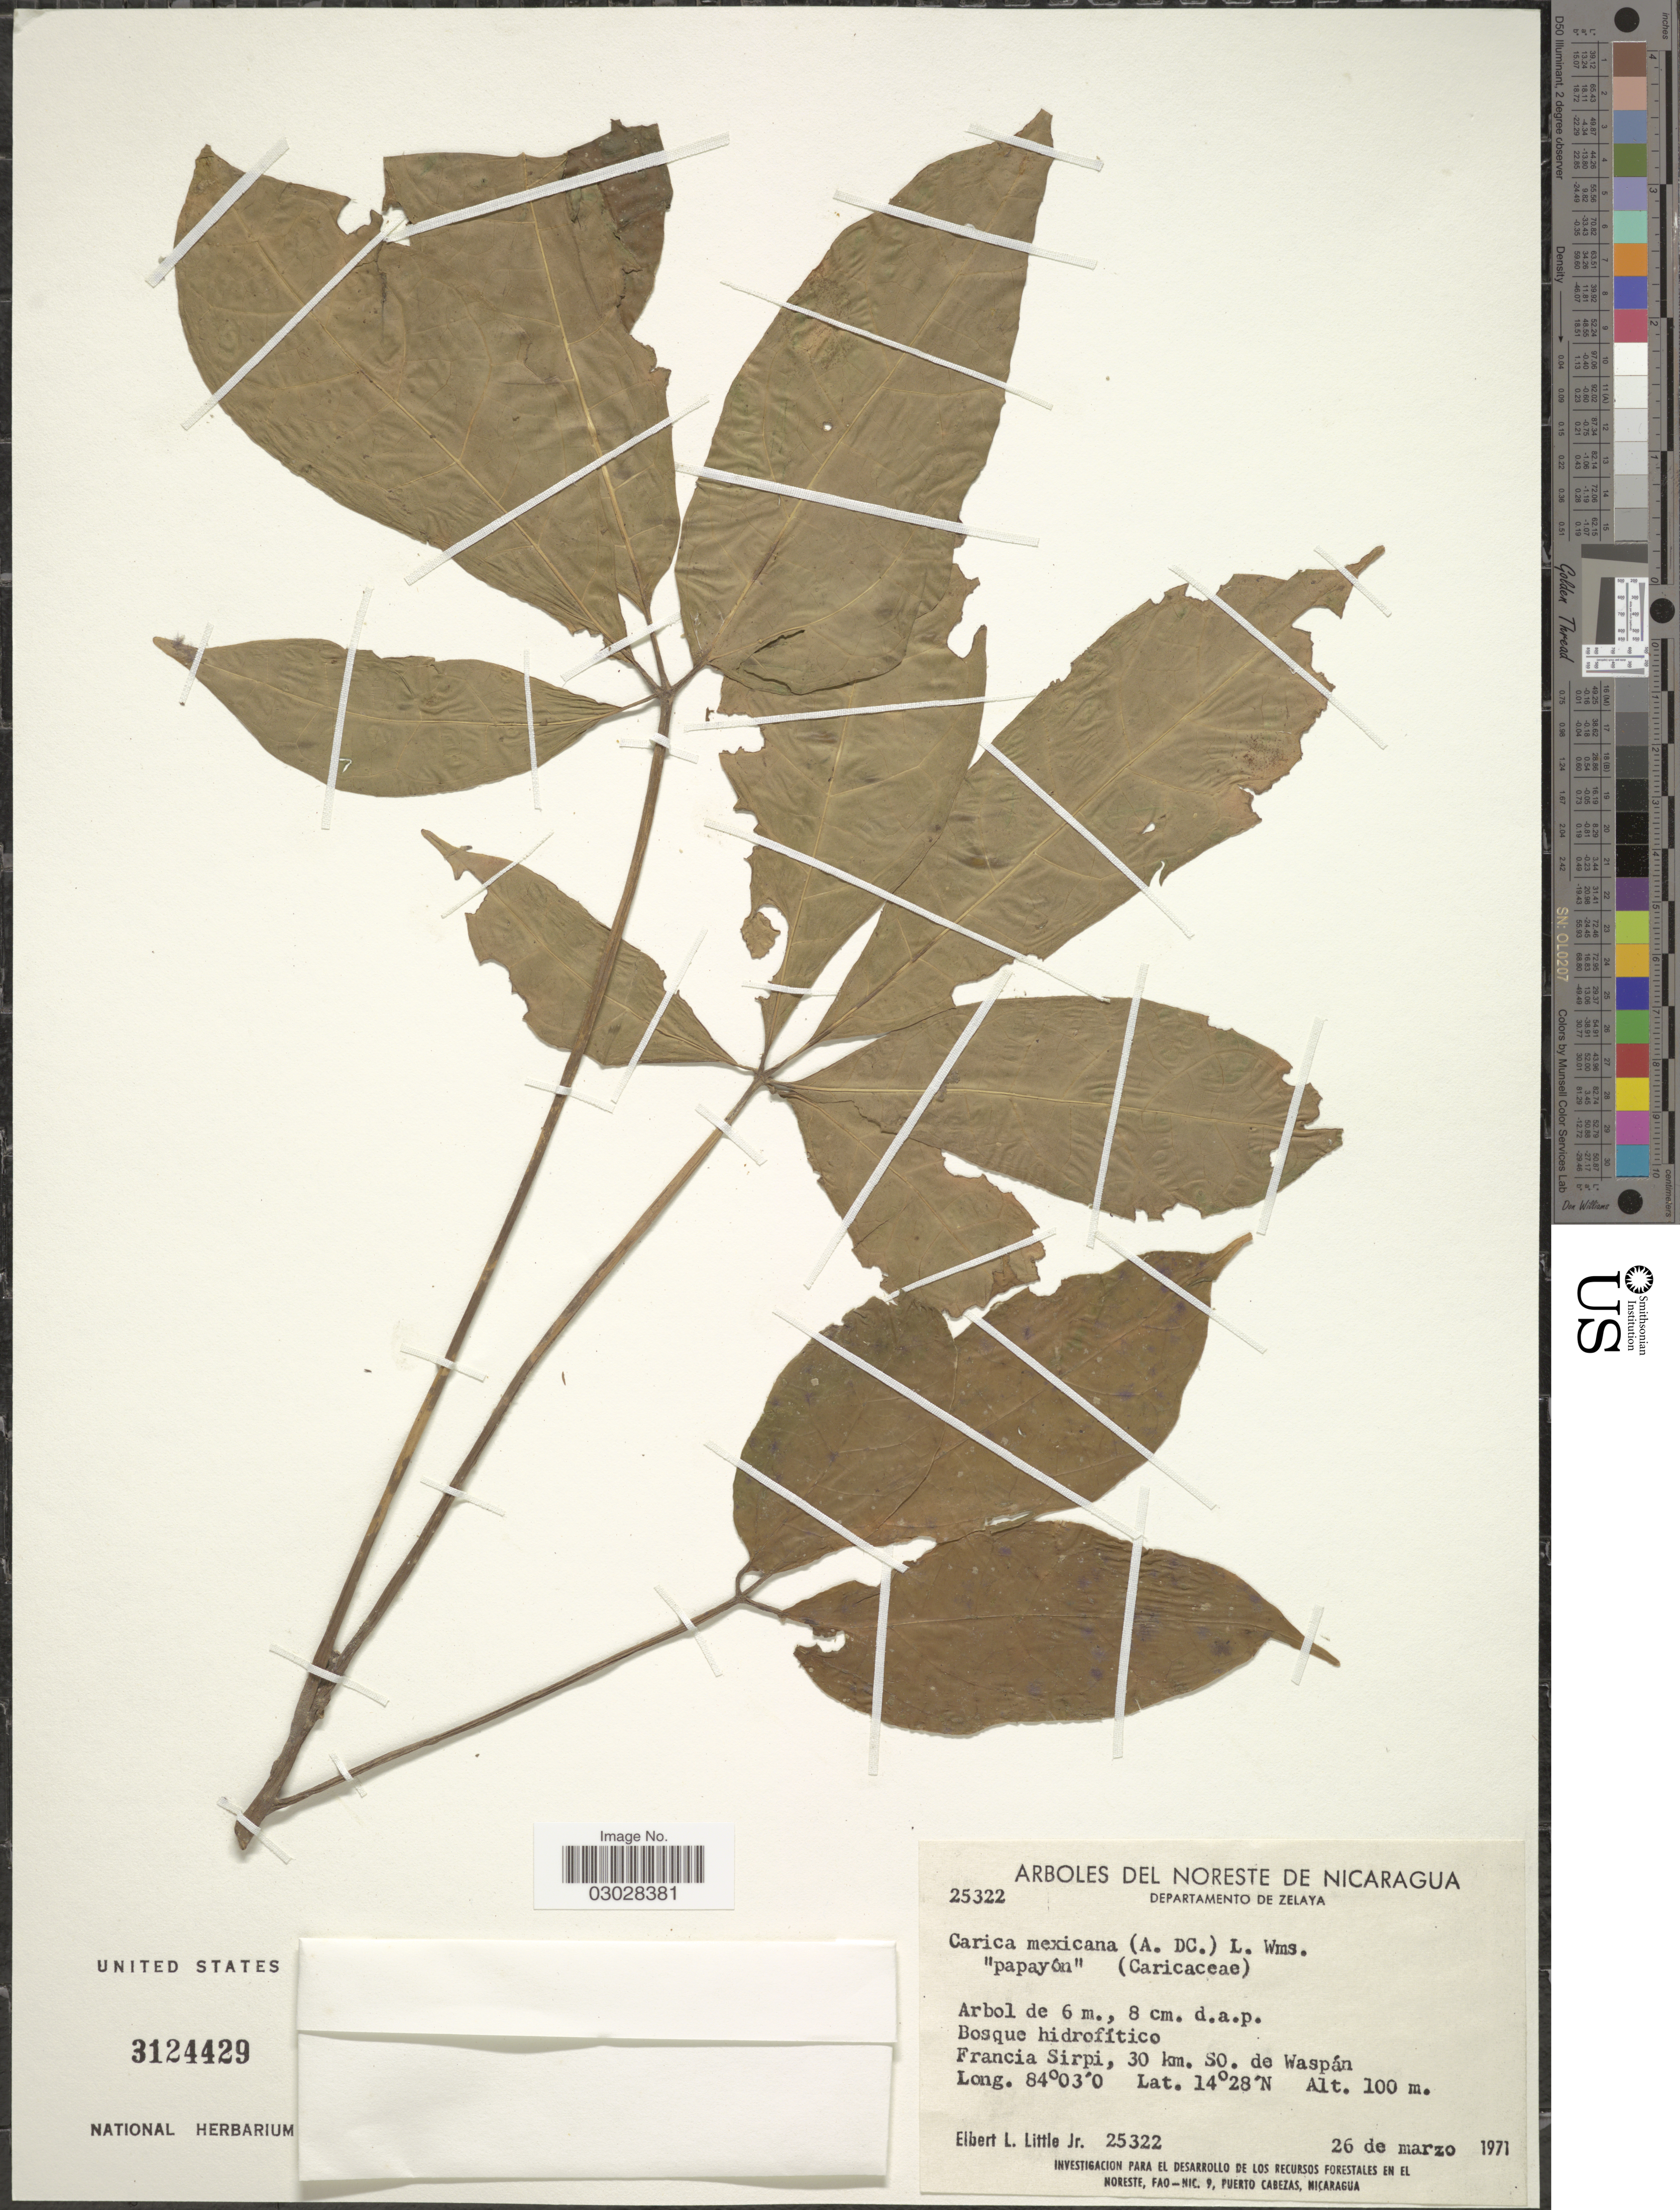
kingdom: Plantae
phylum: Tracheophyta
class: Magnoliopsida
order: Brassicales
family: Caricaceae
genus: Jacaratia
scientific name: Jacaratia mexicana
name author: A. DC.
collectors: E. L. Little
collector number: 25322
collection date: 1971-03-26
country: Nicaragua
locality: Arboles del Noreste de Nicaragua, Departamento de Zelaya, Francia Sirpi, 30 km. SO. de Waspán.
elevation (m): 100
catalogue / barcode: US 3124429